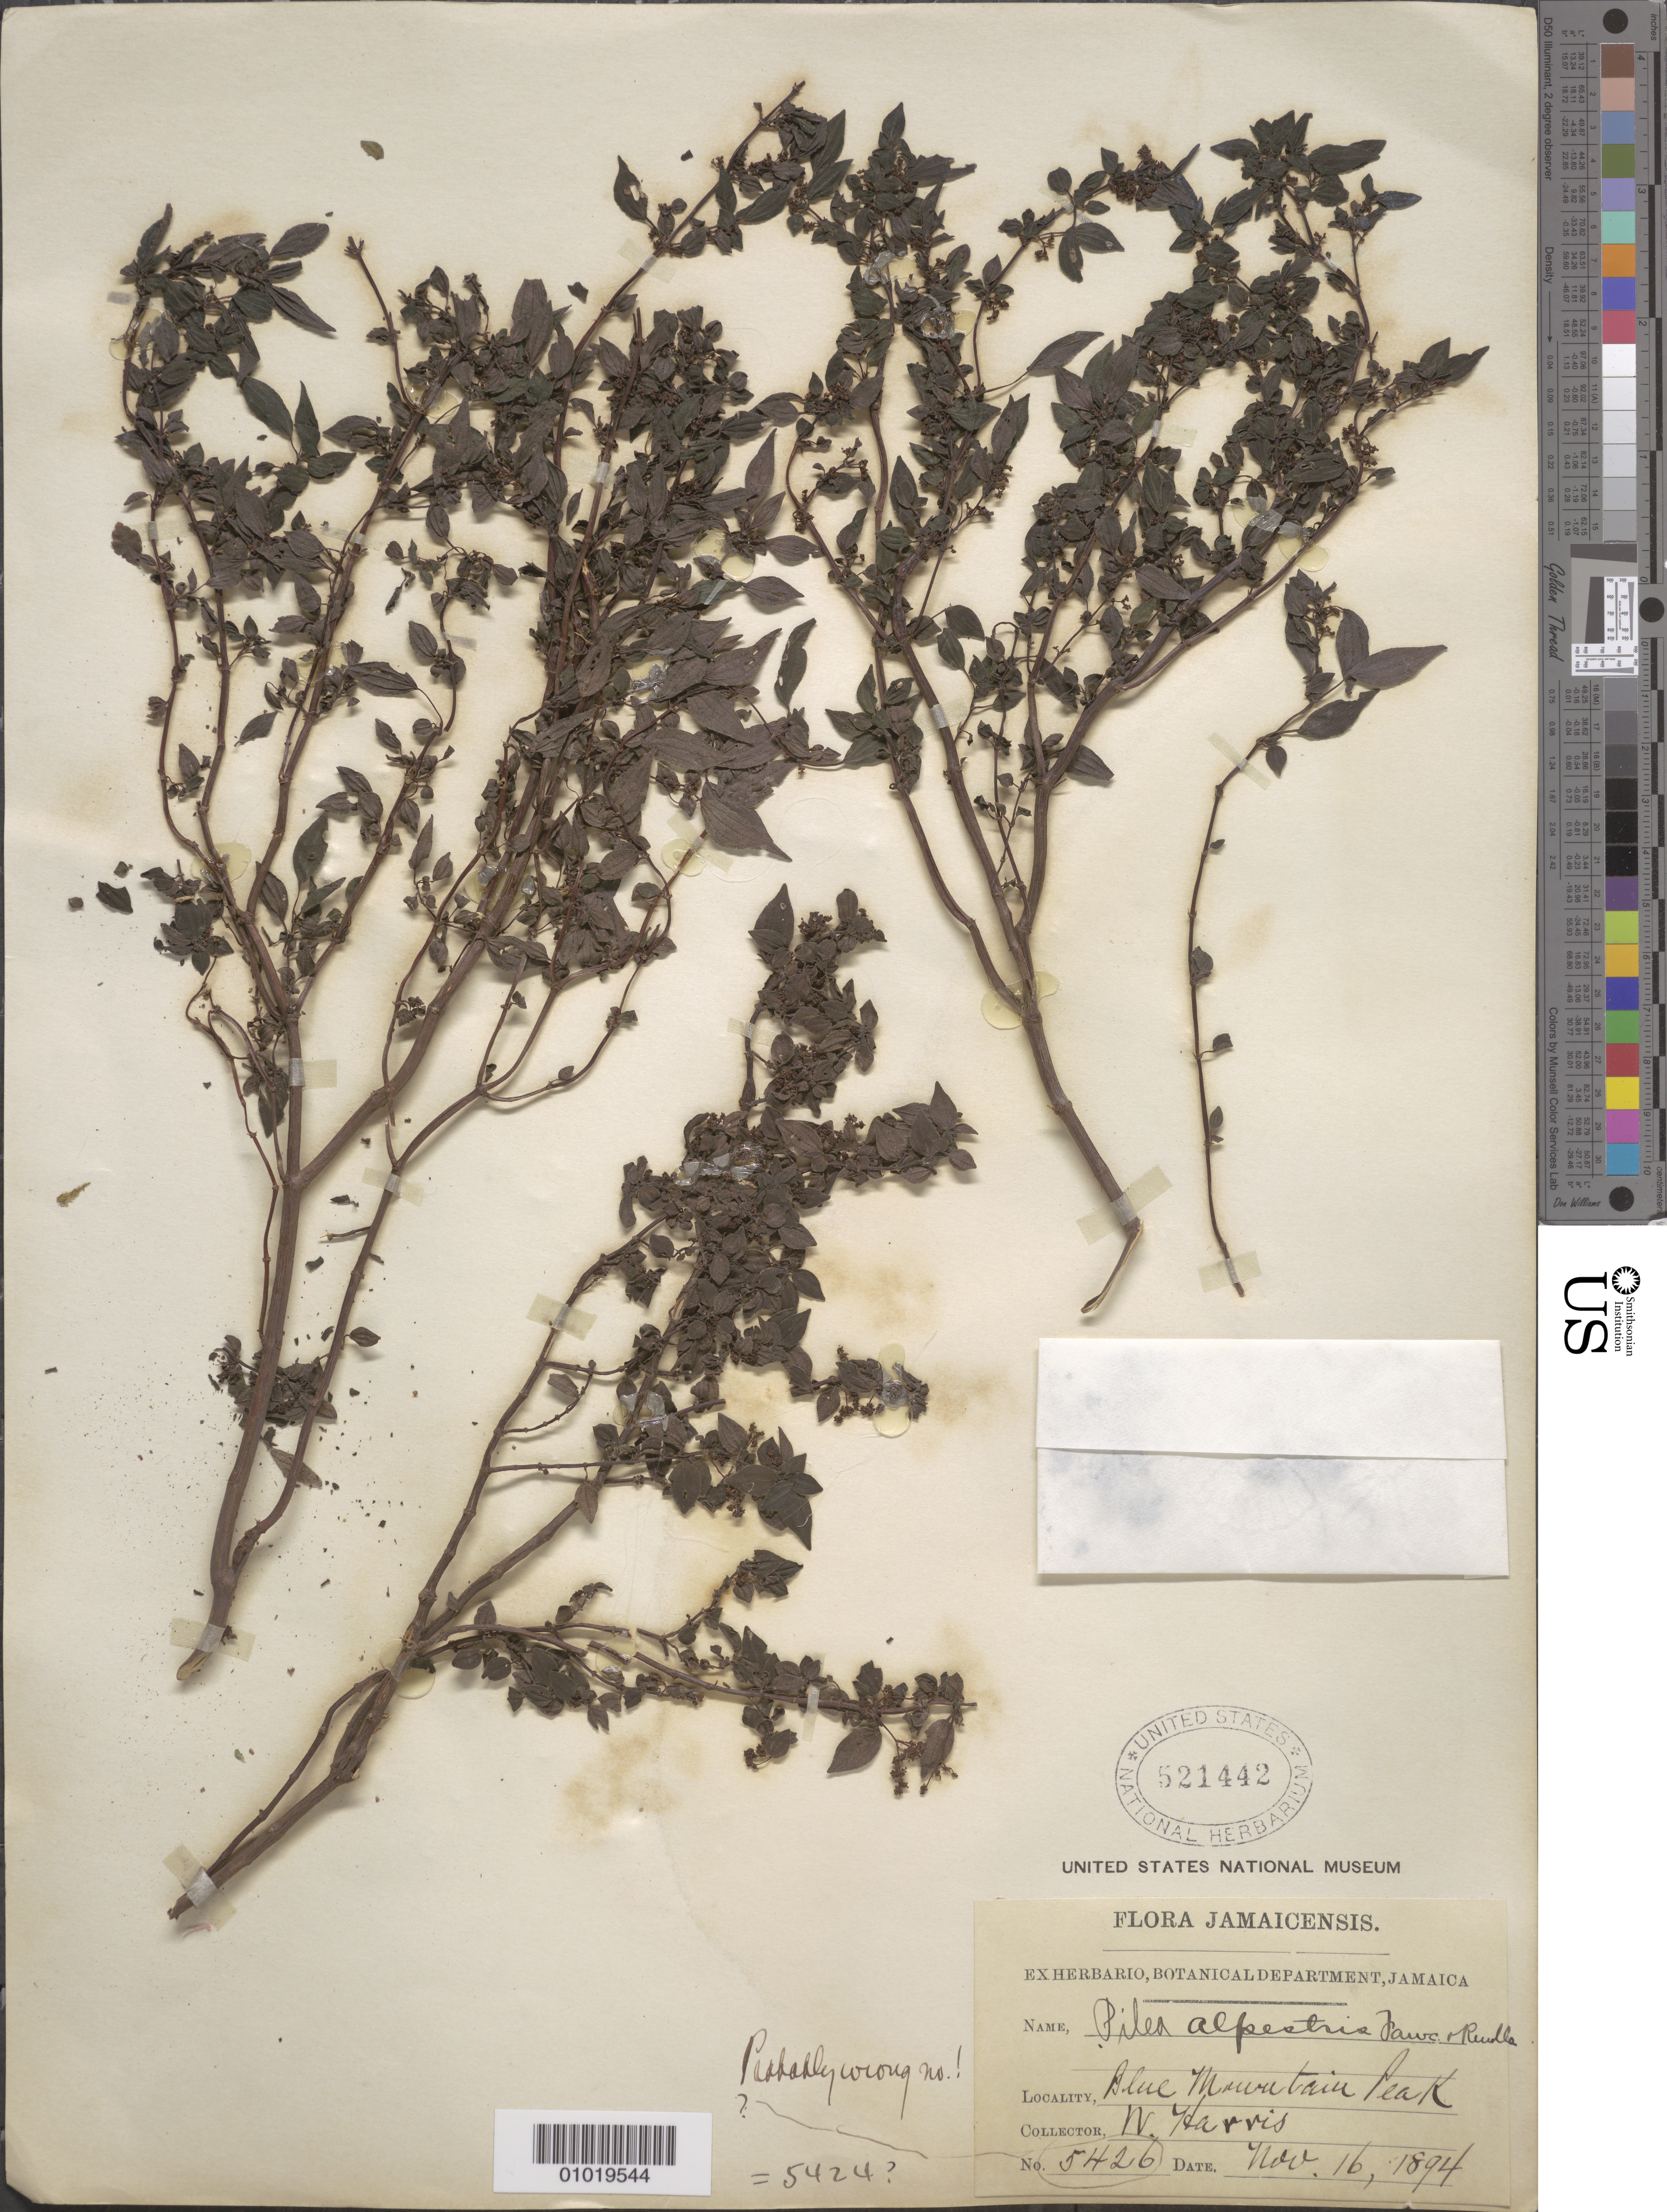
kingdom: Plantae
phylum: Tracheophyta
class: Magnoliopsida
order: Rosales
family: Urticaceae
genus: Pilea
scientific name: Pilea affinis var. affinis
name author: C.V. Morton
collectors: W. Harris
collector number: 5426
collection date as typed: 16 Nov 1894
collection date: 1894-11-16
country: Jamaica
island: Jamaica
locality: Blue Mountain Peak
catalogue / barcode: US 521442